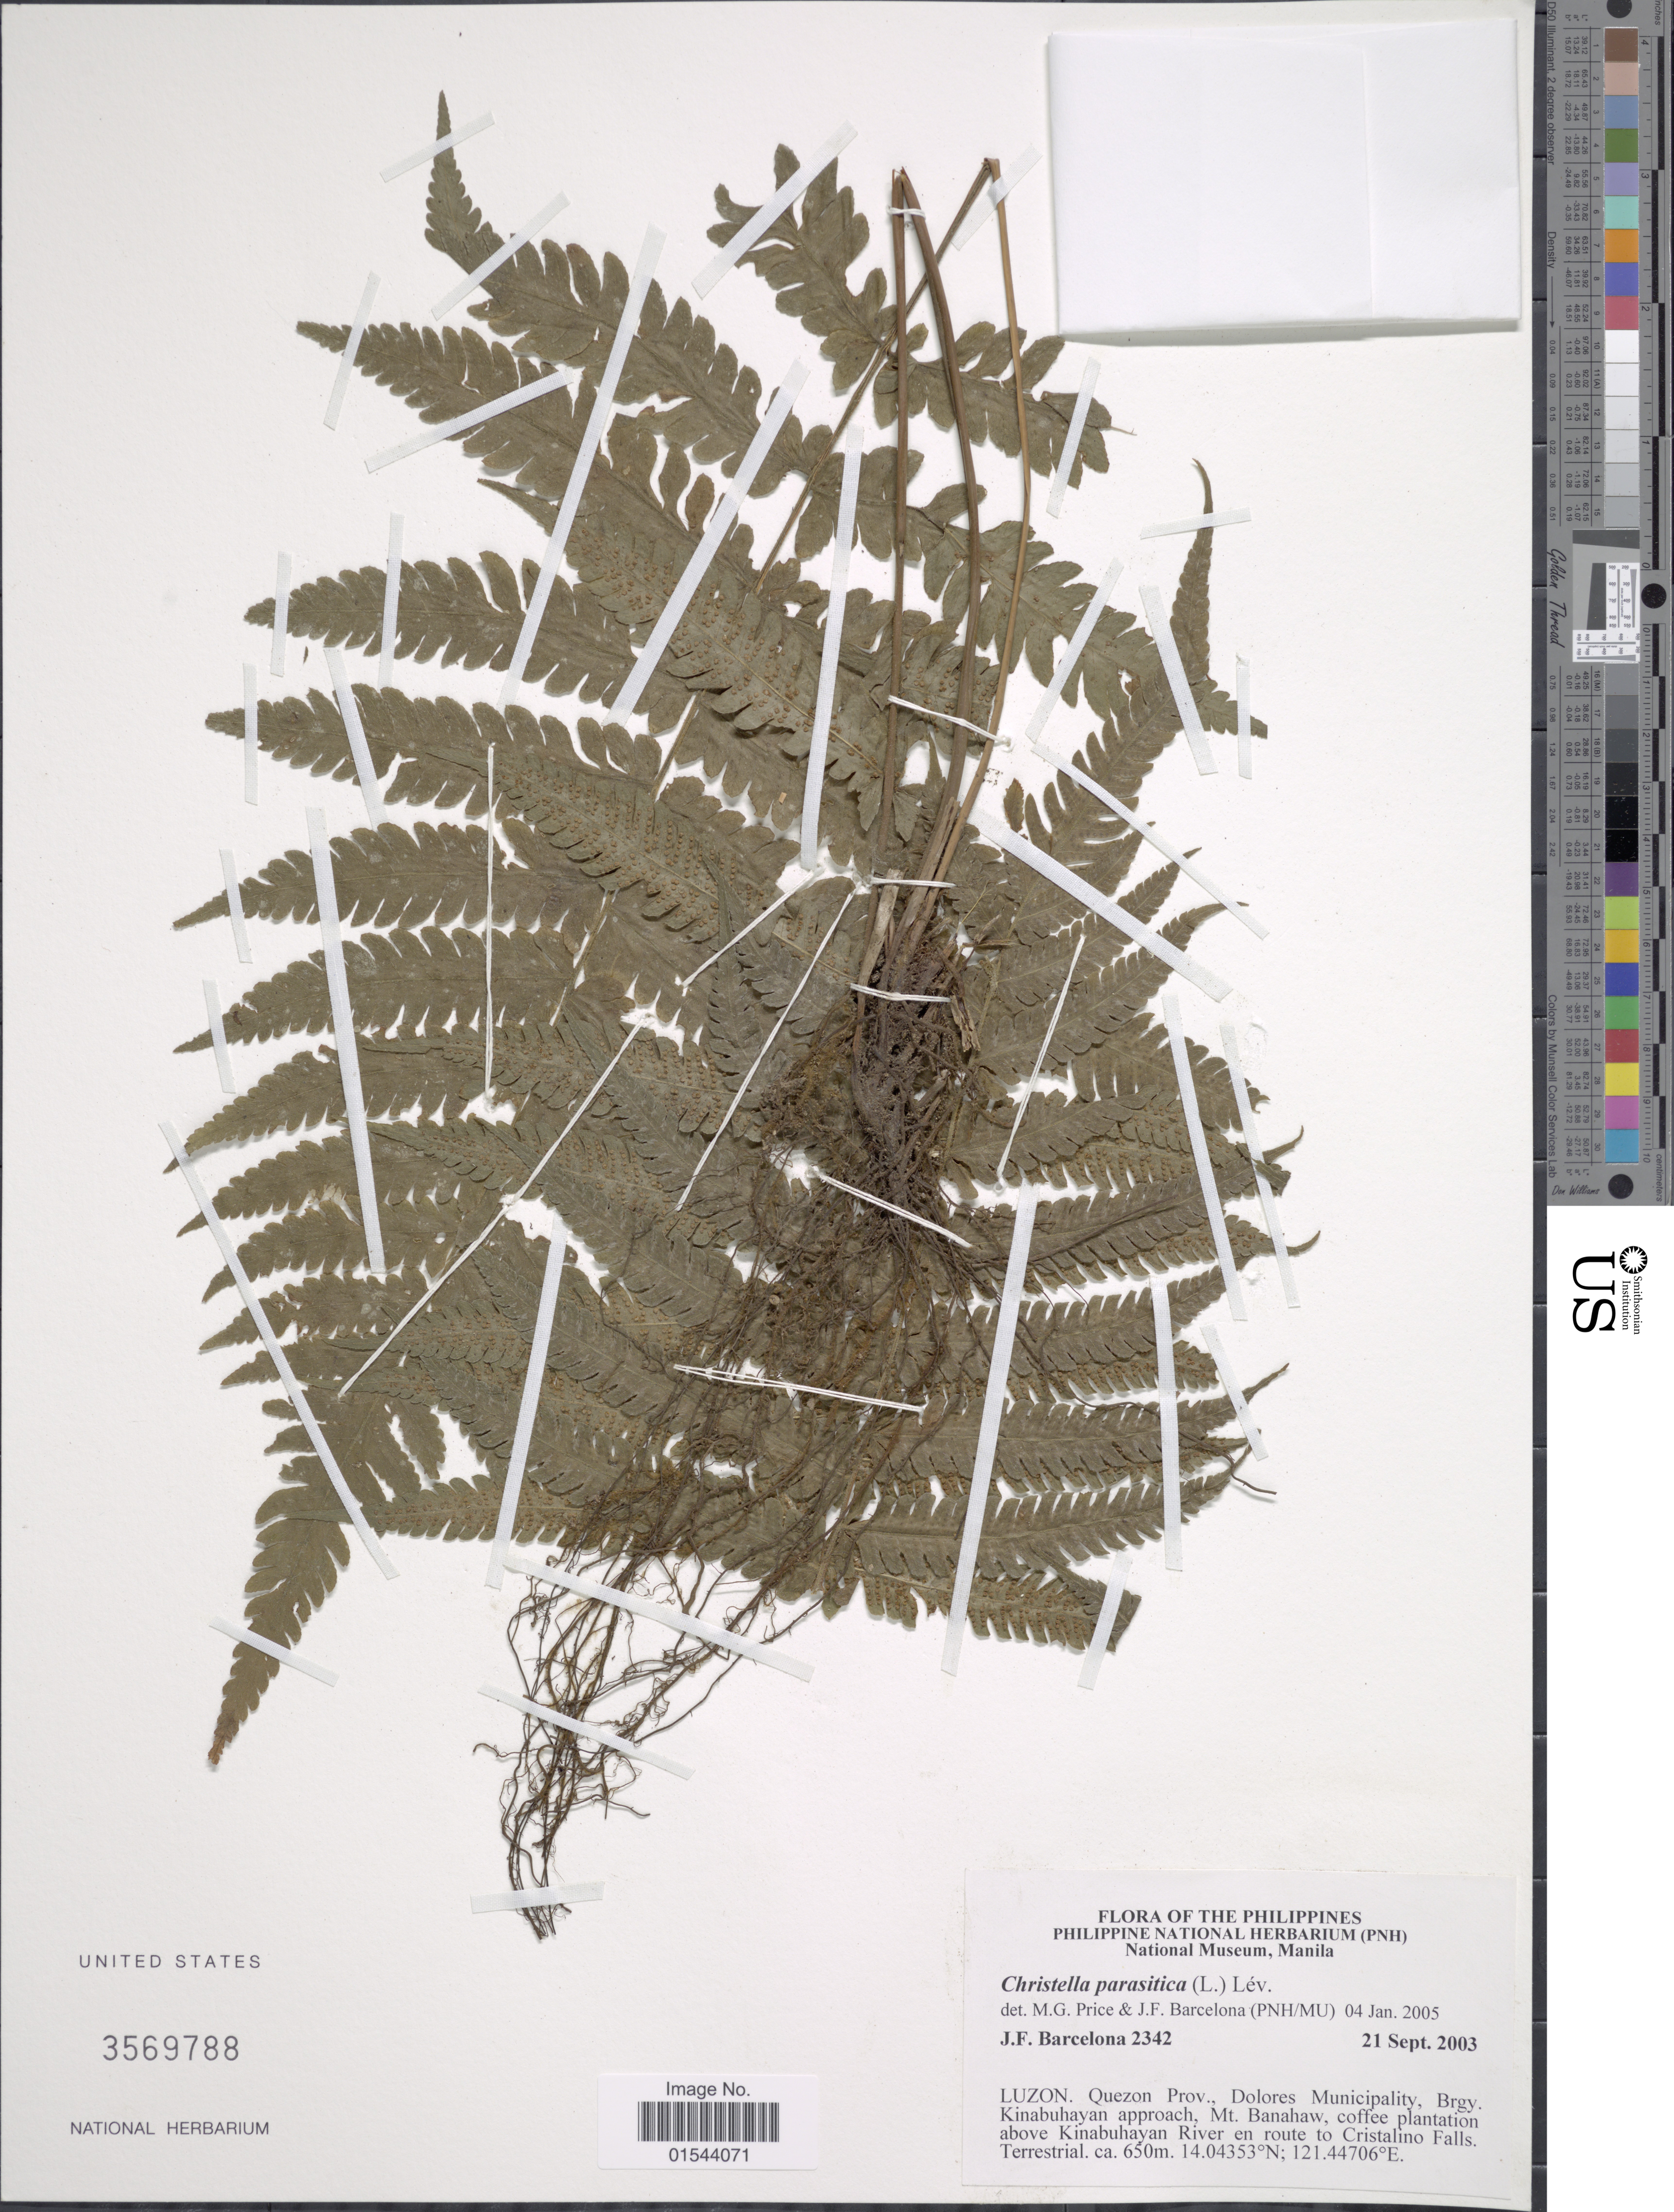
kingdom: Plantae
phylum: Tracheophyta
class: Polypodiopsida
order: Polypodiales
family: Thelypteridaceae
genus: Christella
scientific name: Christella parasitica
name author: (L.) H. Lév.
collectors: J. F. Barcelona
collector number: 2342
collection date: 2003-09-21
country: Philippines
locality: Luzon. Quezon Prov., Dolores Municipality, Brgy. Kinabuhayan approach, Mt Banahaw, coffee plantation above Kinabahuyan River en route to Cristiano Falls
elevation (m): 650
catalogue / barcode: US 3569788